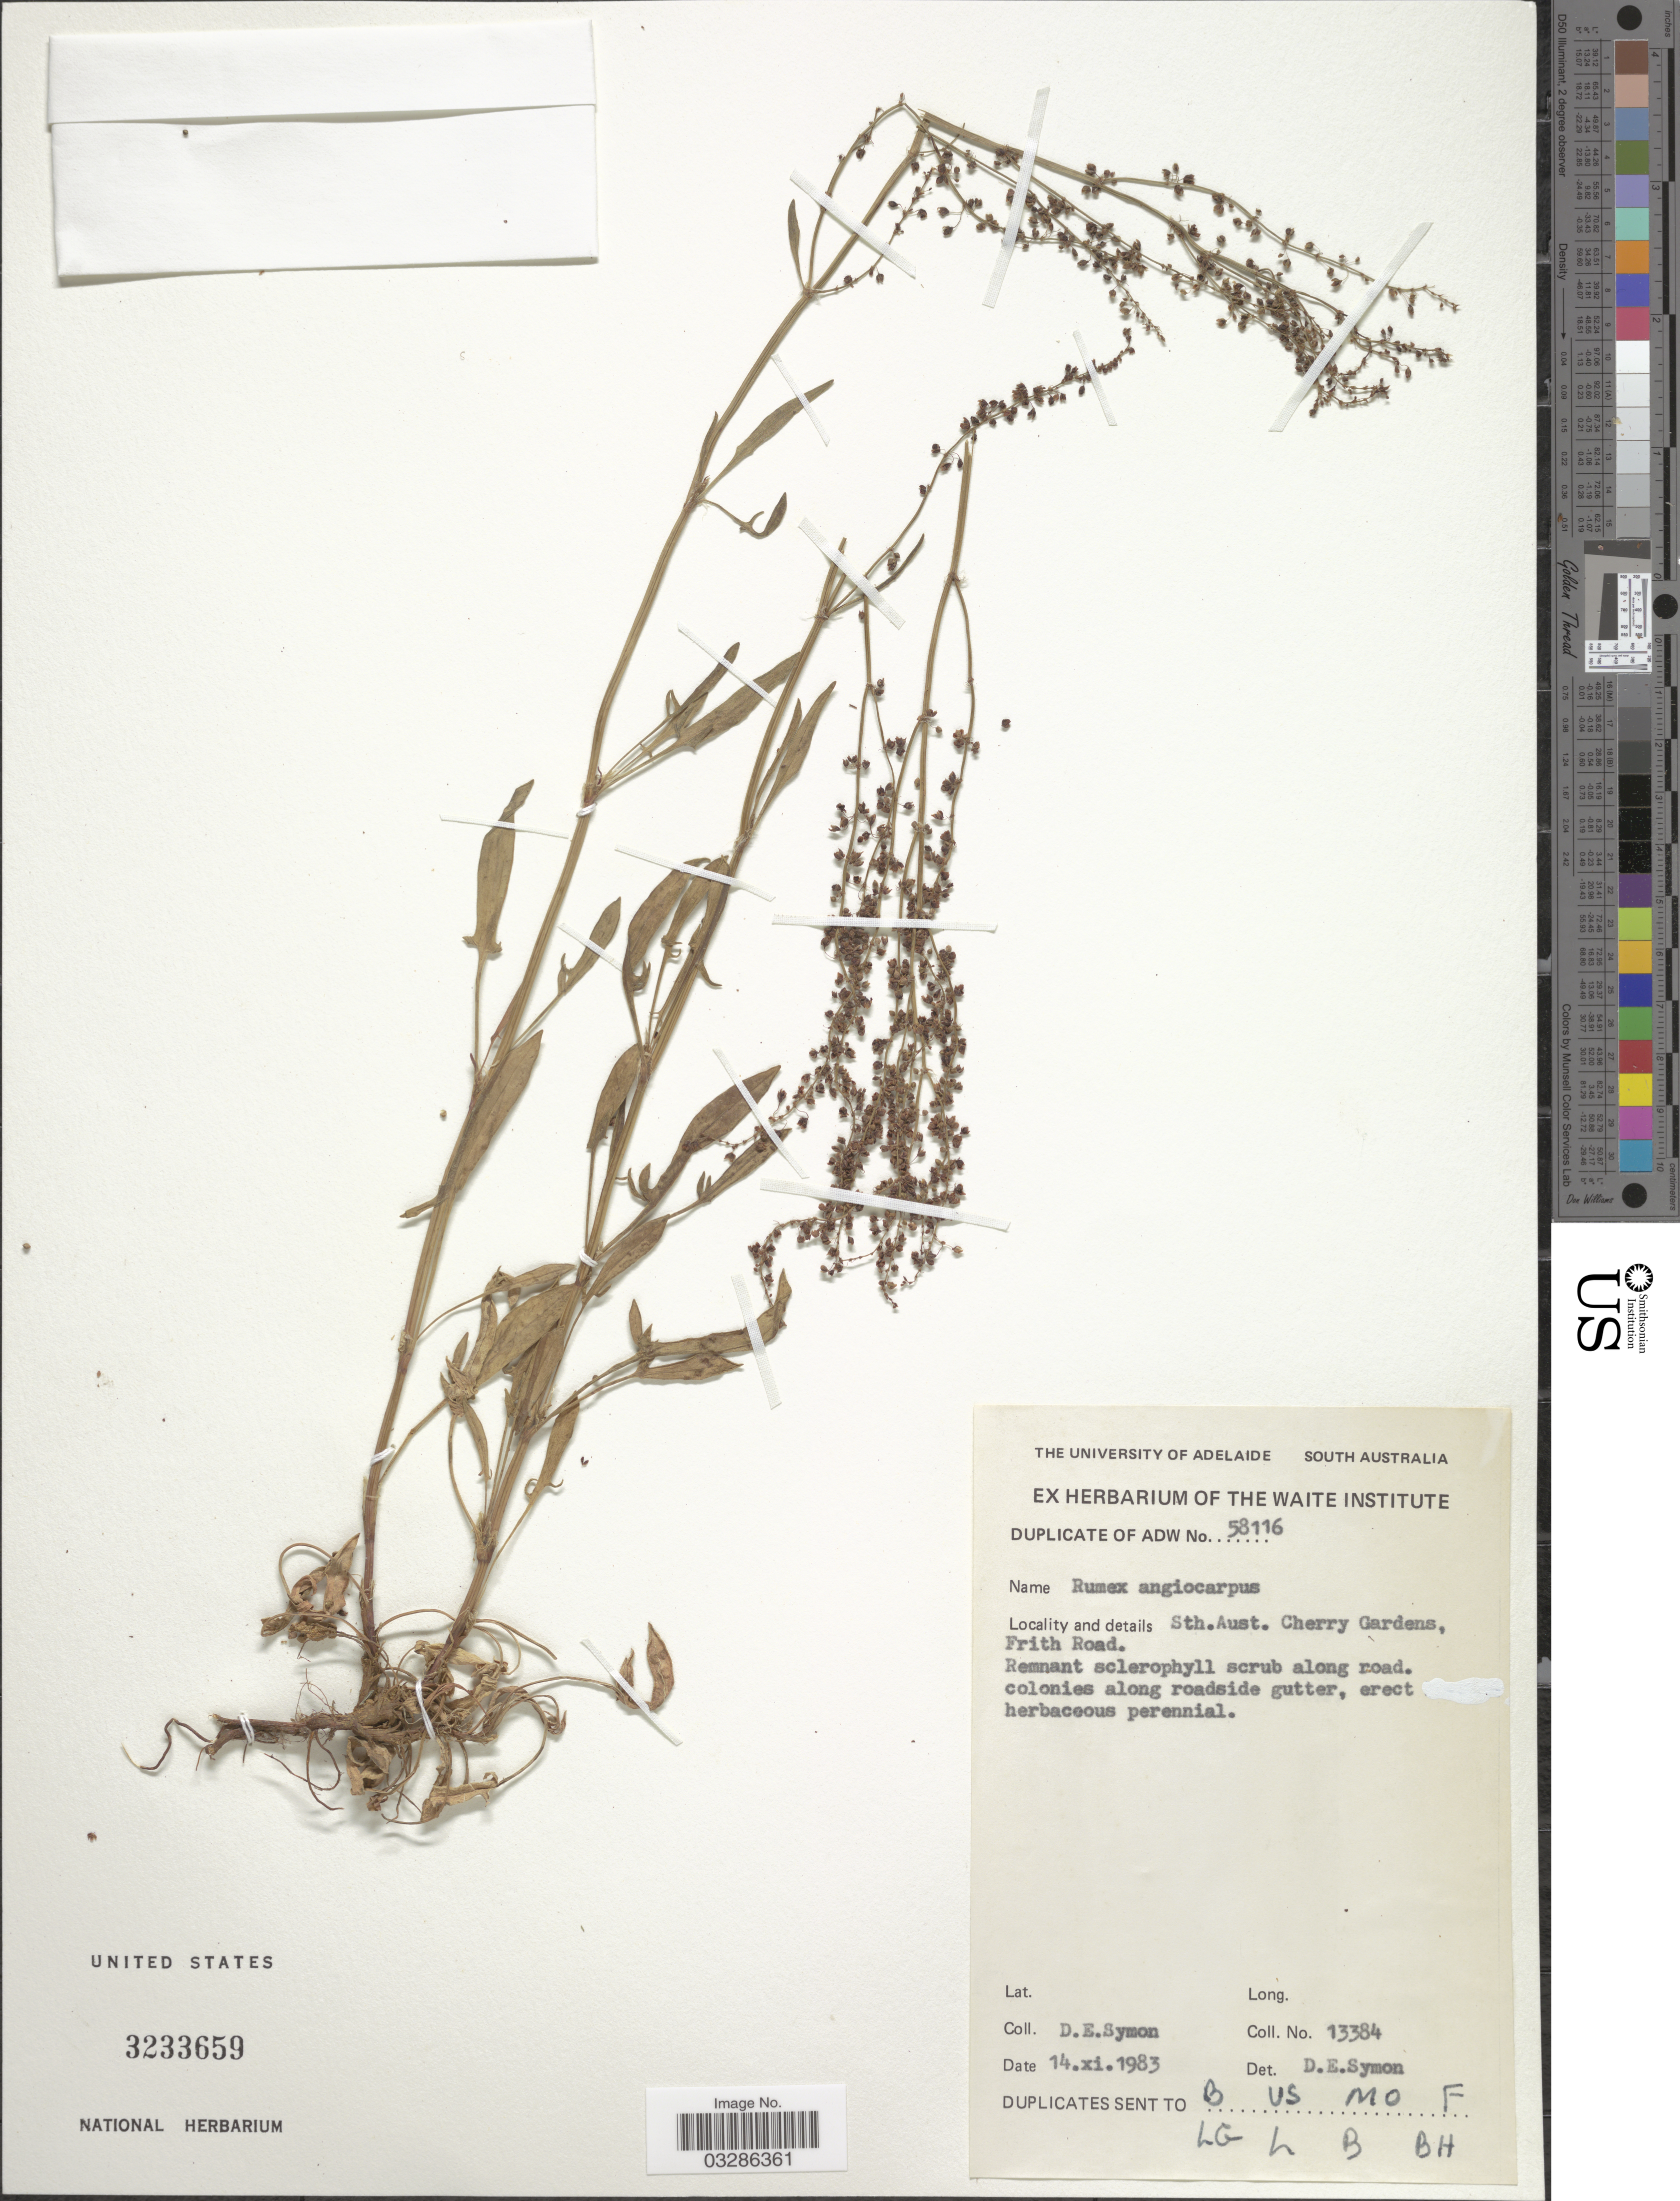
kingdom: Plantae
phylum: Tracheophyta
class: Magnoliopsida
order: Caryophyllales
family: Polygonaceae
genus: Rumex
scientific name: Rumex angiocarpus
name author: Murb.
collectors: D. Symon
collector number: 13384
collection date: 1983-11-14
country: Australia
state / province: South Australia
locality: Sth. Aust. Cherry Gardens, Frith Road.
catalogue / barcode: US 3233659